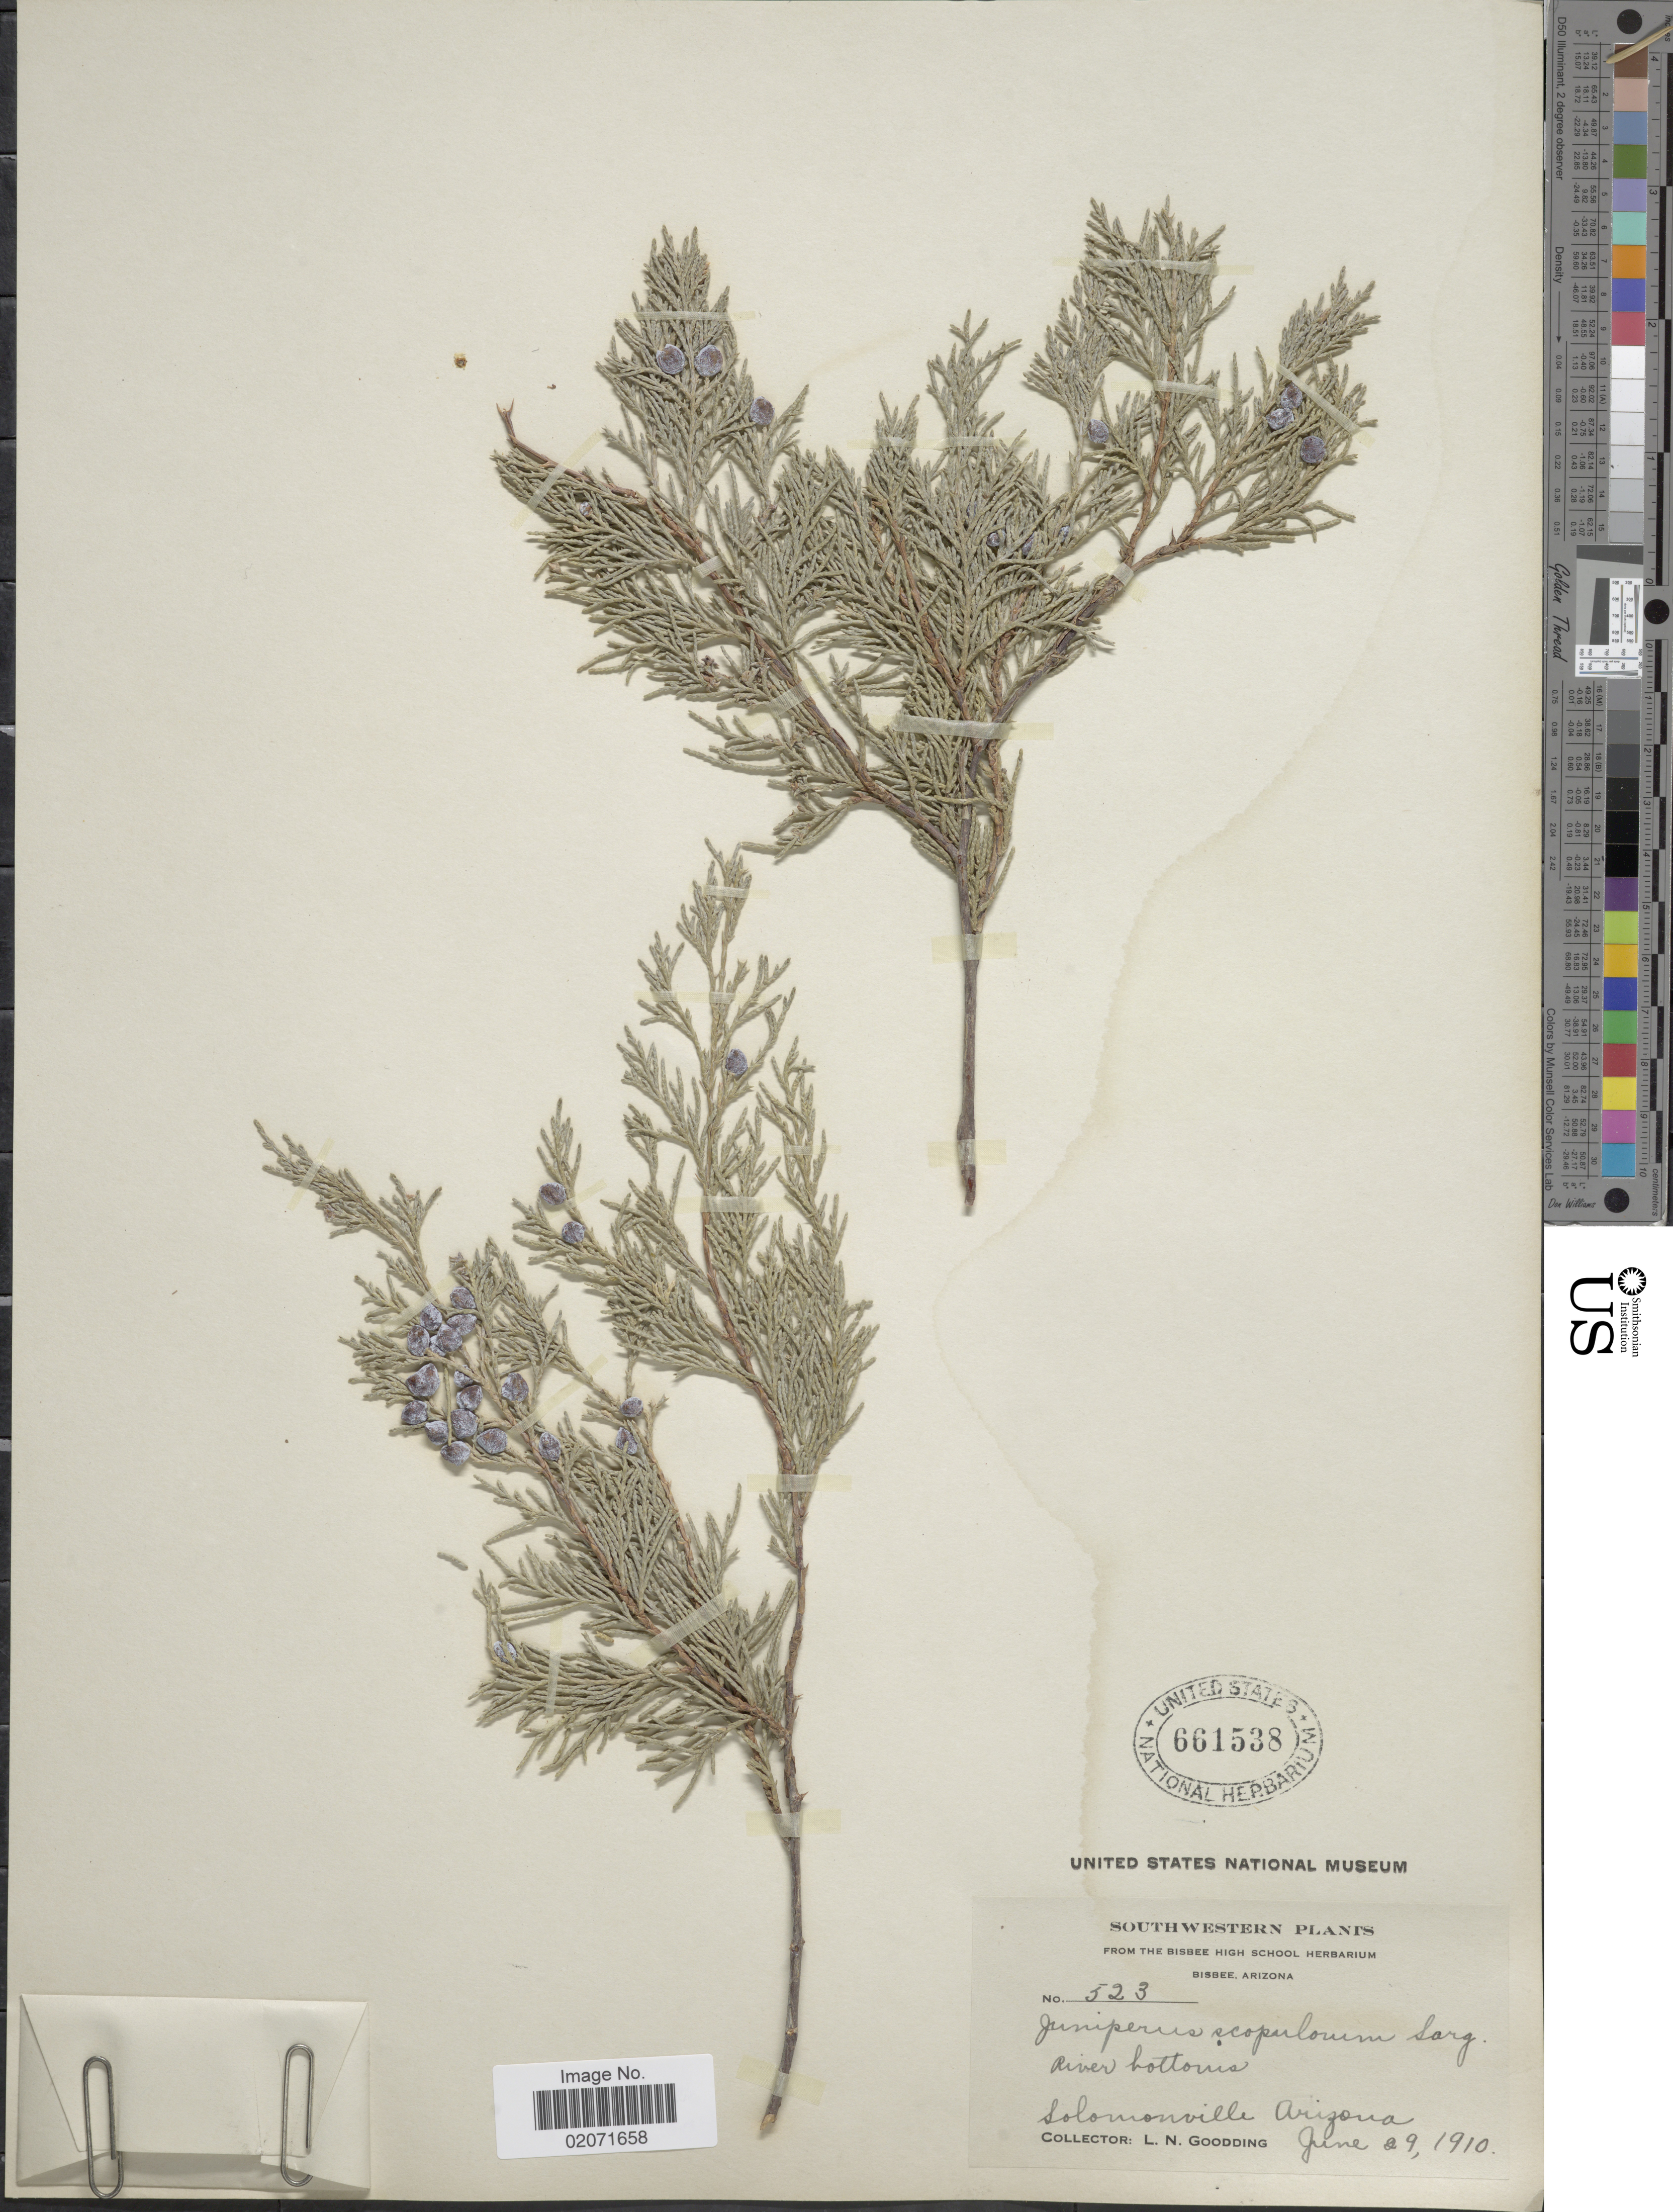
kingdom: Plantae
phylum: Tracheophyta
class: Pinopsida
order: Pinales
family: Cupressaceae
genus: Juniperus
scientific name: Juniperus scopulorum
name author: Sarg.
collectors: L. N. Goodding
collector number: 523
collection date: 1910-06-29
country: United States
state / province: Arizona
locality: Bisbee. River bottoms, Solomonville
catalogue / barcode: US 661538